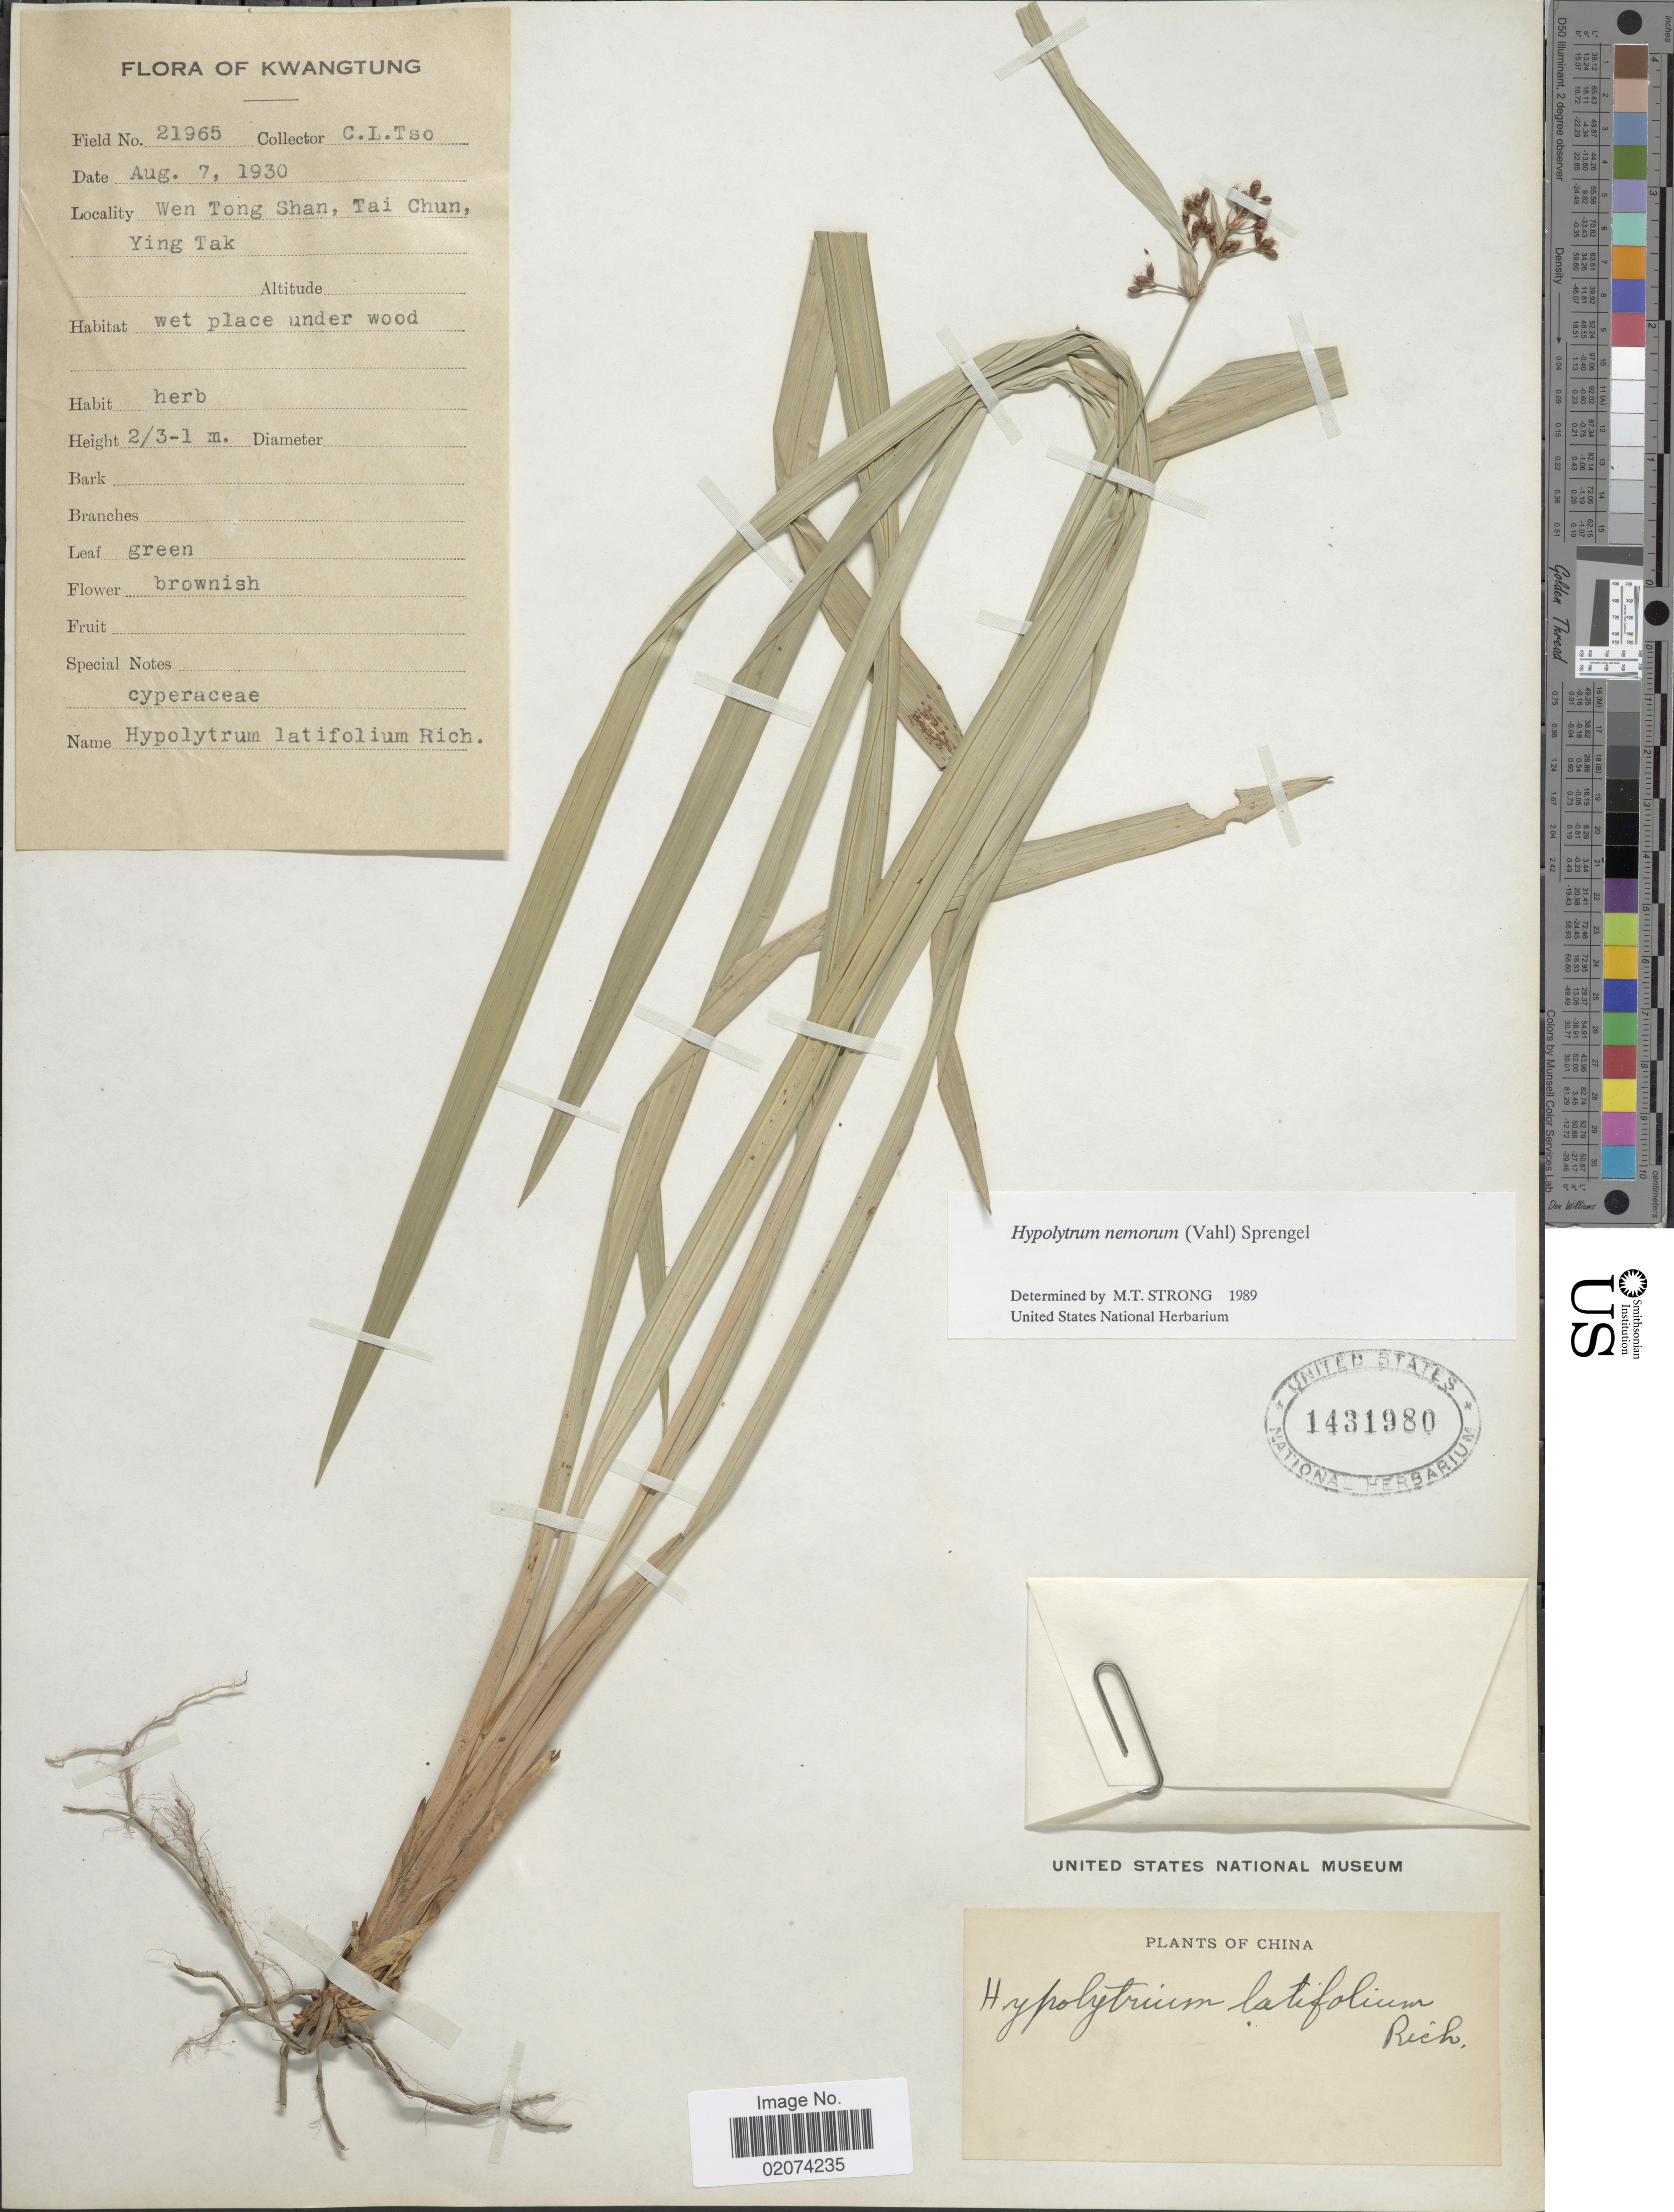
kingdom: Plantae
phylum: Tracheophyta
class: Liliopsida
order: Poales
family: Cyperaceae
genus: Hypolytrum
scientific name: Hypolytrum nemorum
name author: (Vahl) Spreng.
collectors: C. Tso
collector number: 21965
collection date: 1930-08-07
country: China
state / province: Guangdong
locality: Kwangtung. Wen Tong Shan, Tai Chun, Ying Tak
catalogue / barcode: US 1431980